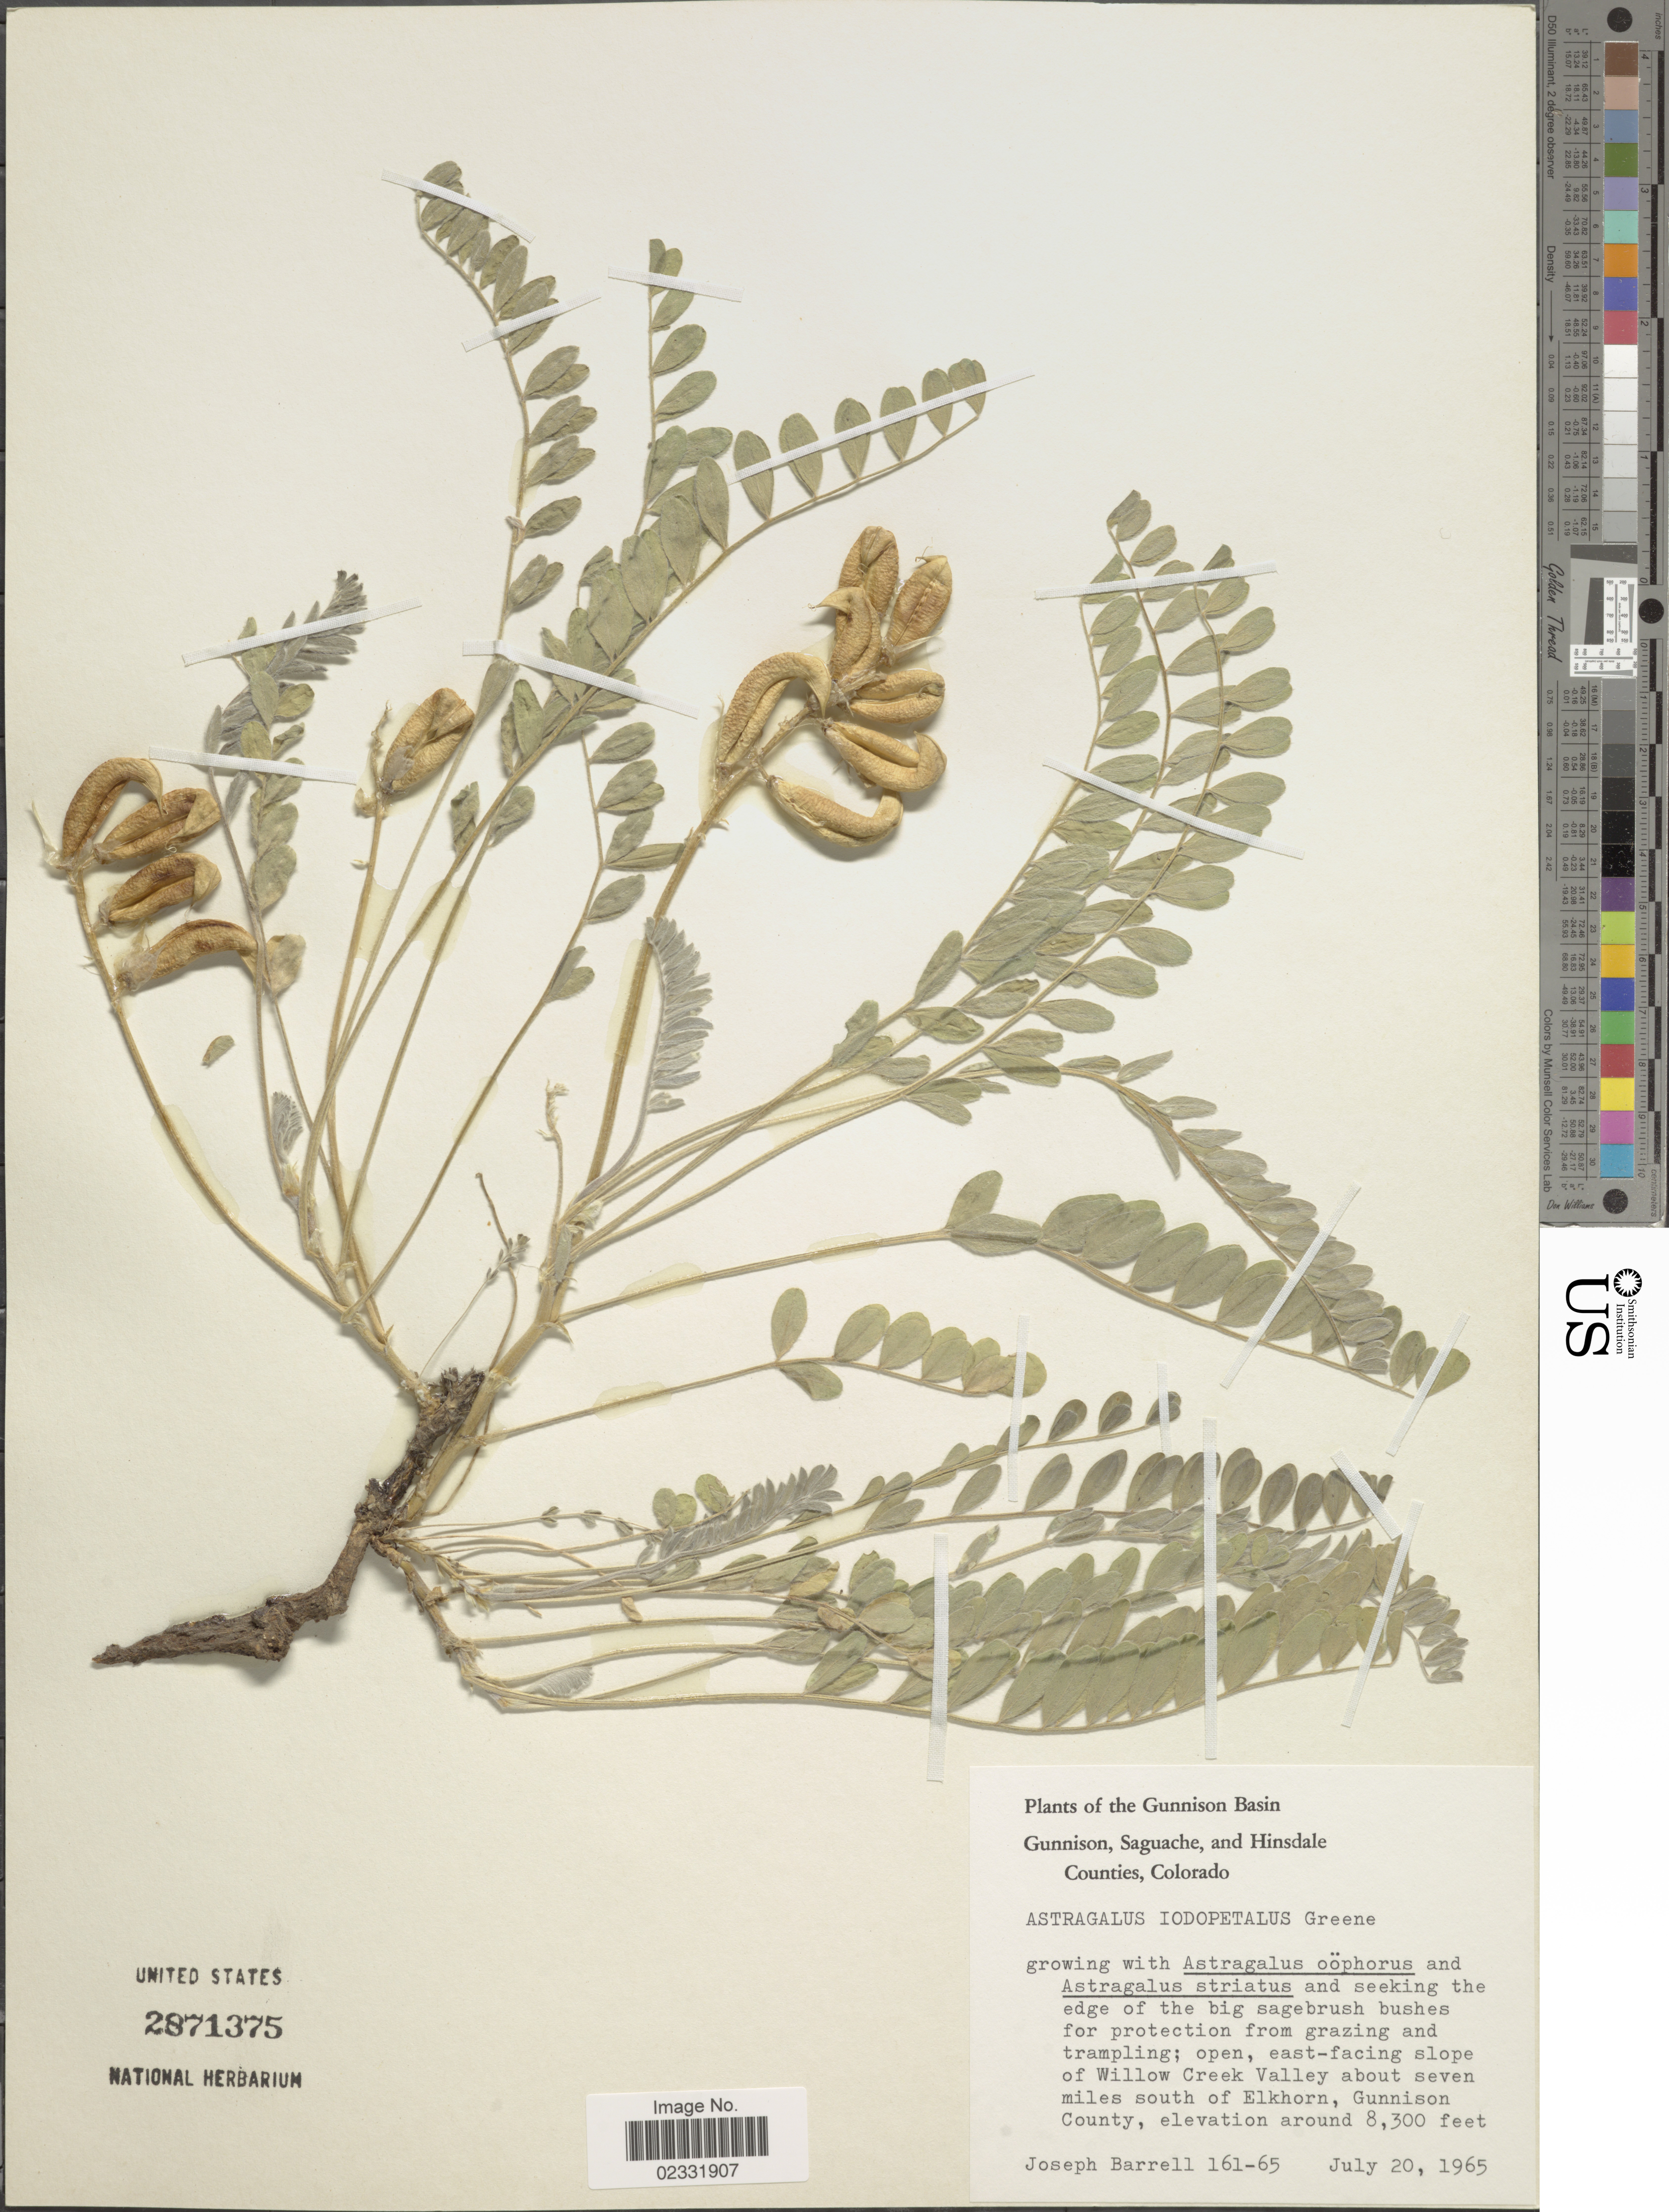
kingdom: Plantae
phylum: Tracheophyta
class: Magnoliopsida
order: Fabales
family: Fabaceae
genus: Astragalus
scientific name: Astragalus iodopetalus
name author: (Rydb.) Barneby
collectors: J. Barrell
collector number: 161-65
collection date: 1965-07-20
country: United States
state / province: Colorado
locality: The Gunnison Basin, Gunnison, Saguache, and Hinsdale Counties, open, east- facing slope of Willow Creek Valley about seven miles south of Elkhorn, Gunnison County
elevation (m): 2530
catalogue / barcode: US 2871375